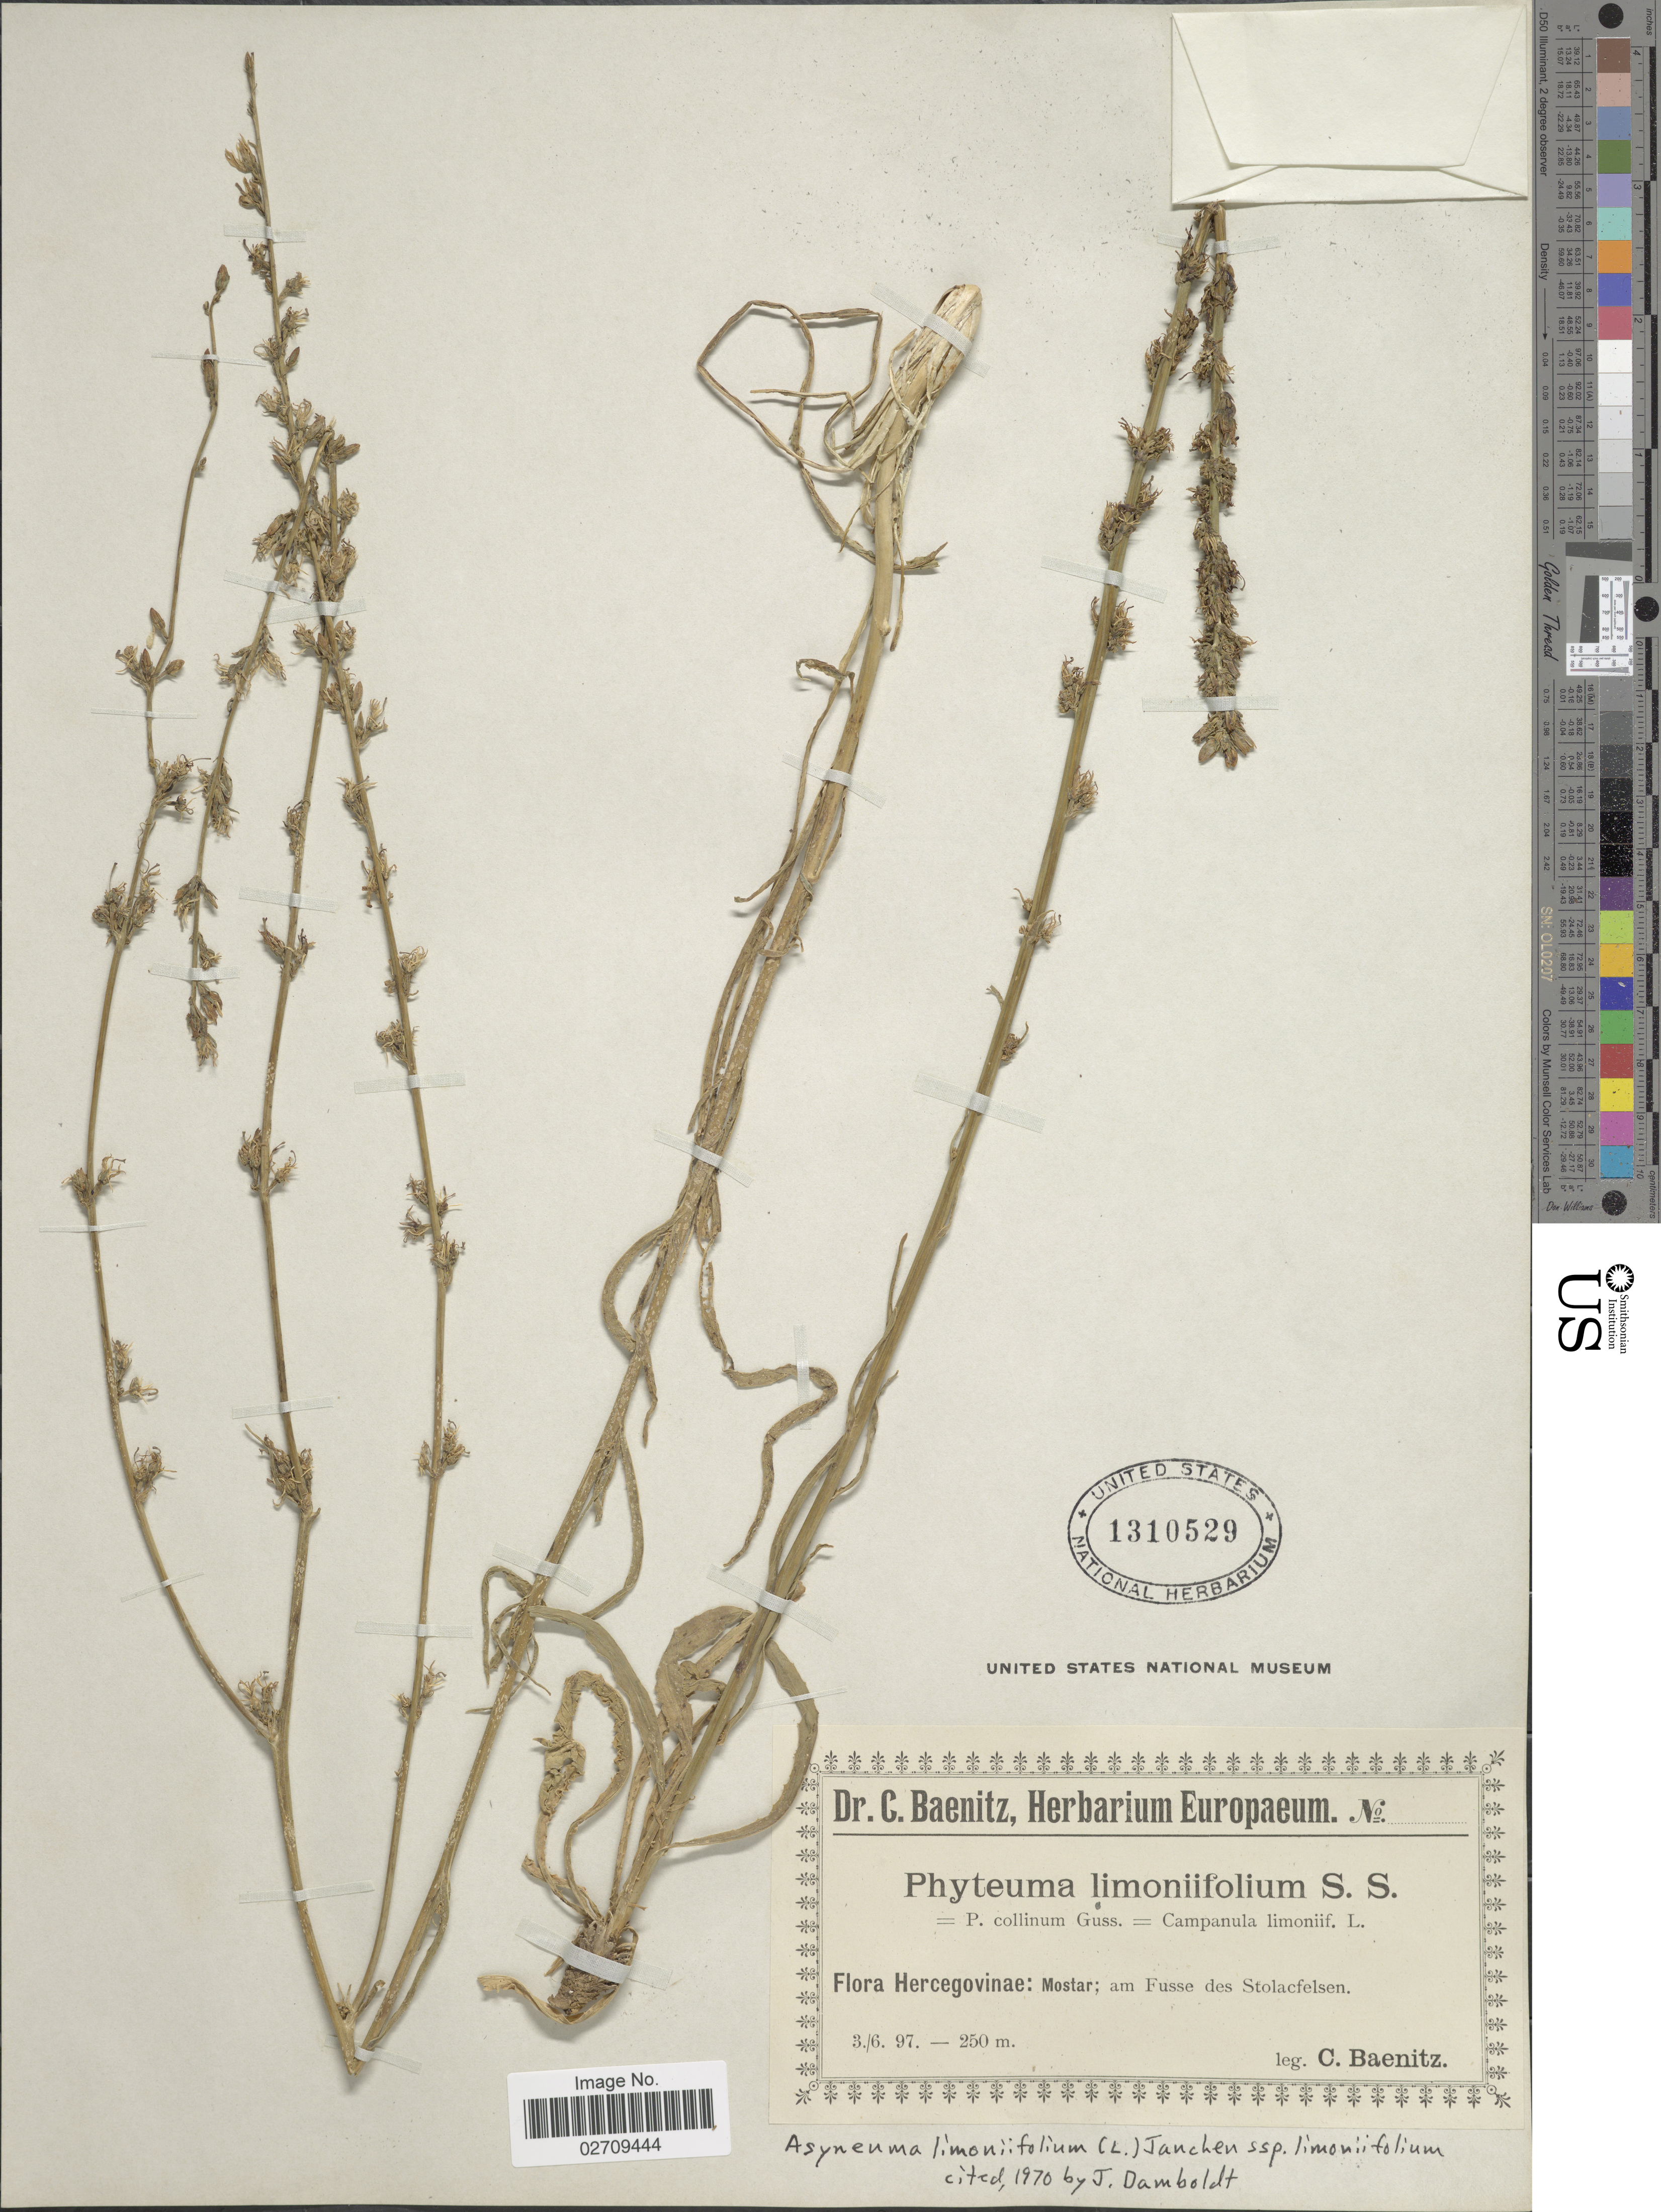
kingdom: Plantae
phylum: Tracheophyta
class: Magnoliopsida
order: Asterales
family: Campanulaceae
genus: Asyneuma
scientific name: Asyneuma limonifolium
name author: (L.) Janch.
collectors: C. G. Baenitz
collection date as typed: Transcribed d/m/y: 6/6/97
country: Bosnia and Herzegovina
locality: Hercegovinae: Mostar; am Fusse des Stolacfelsen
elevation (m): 250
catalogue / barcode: US 1310529